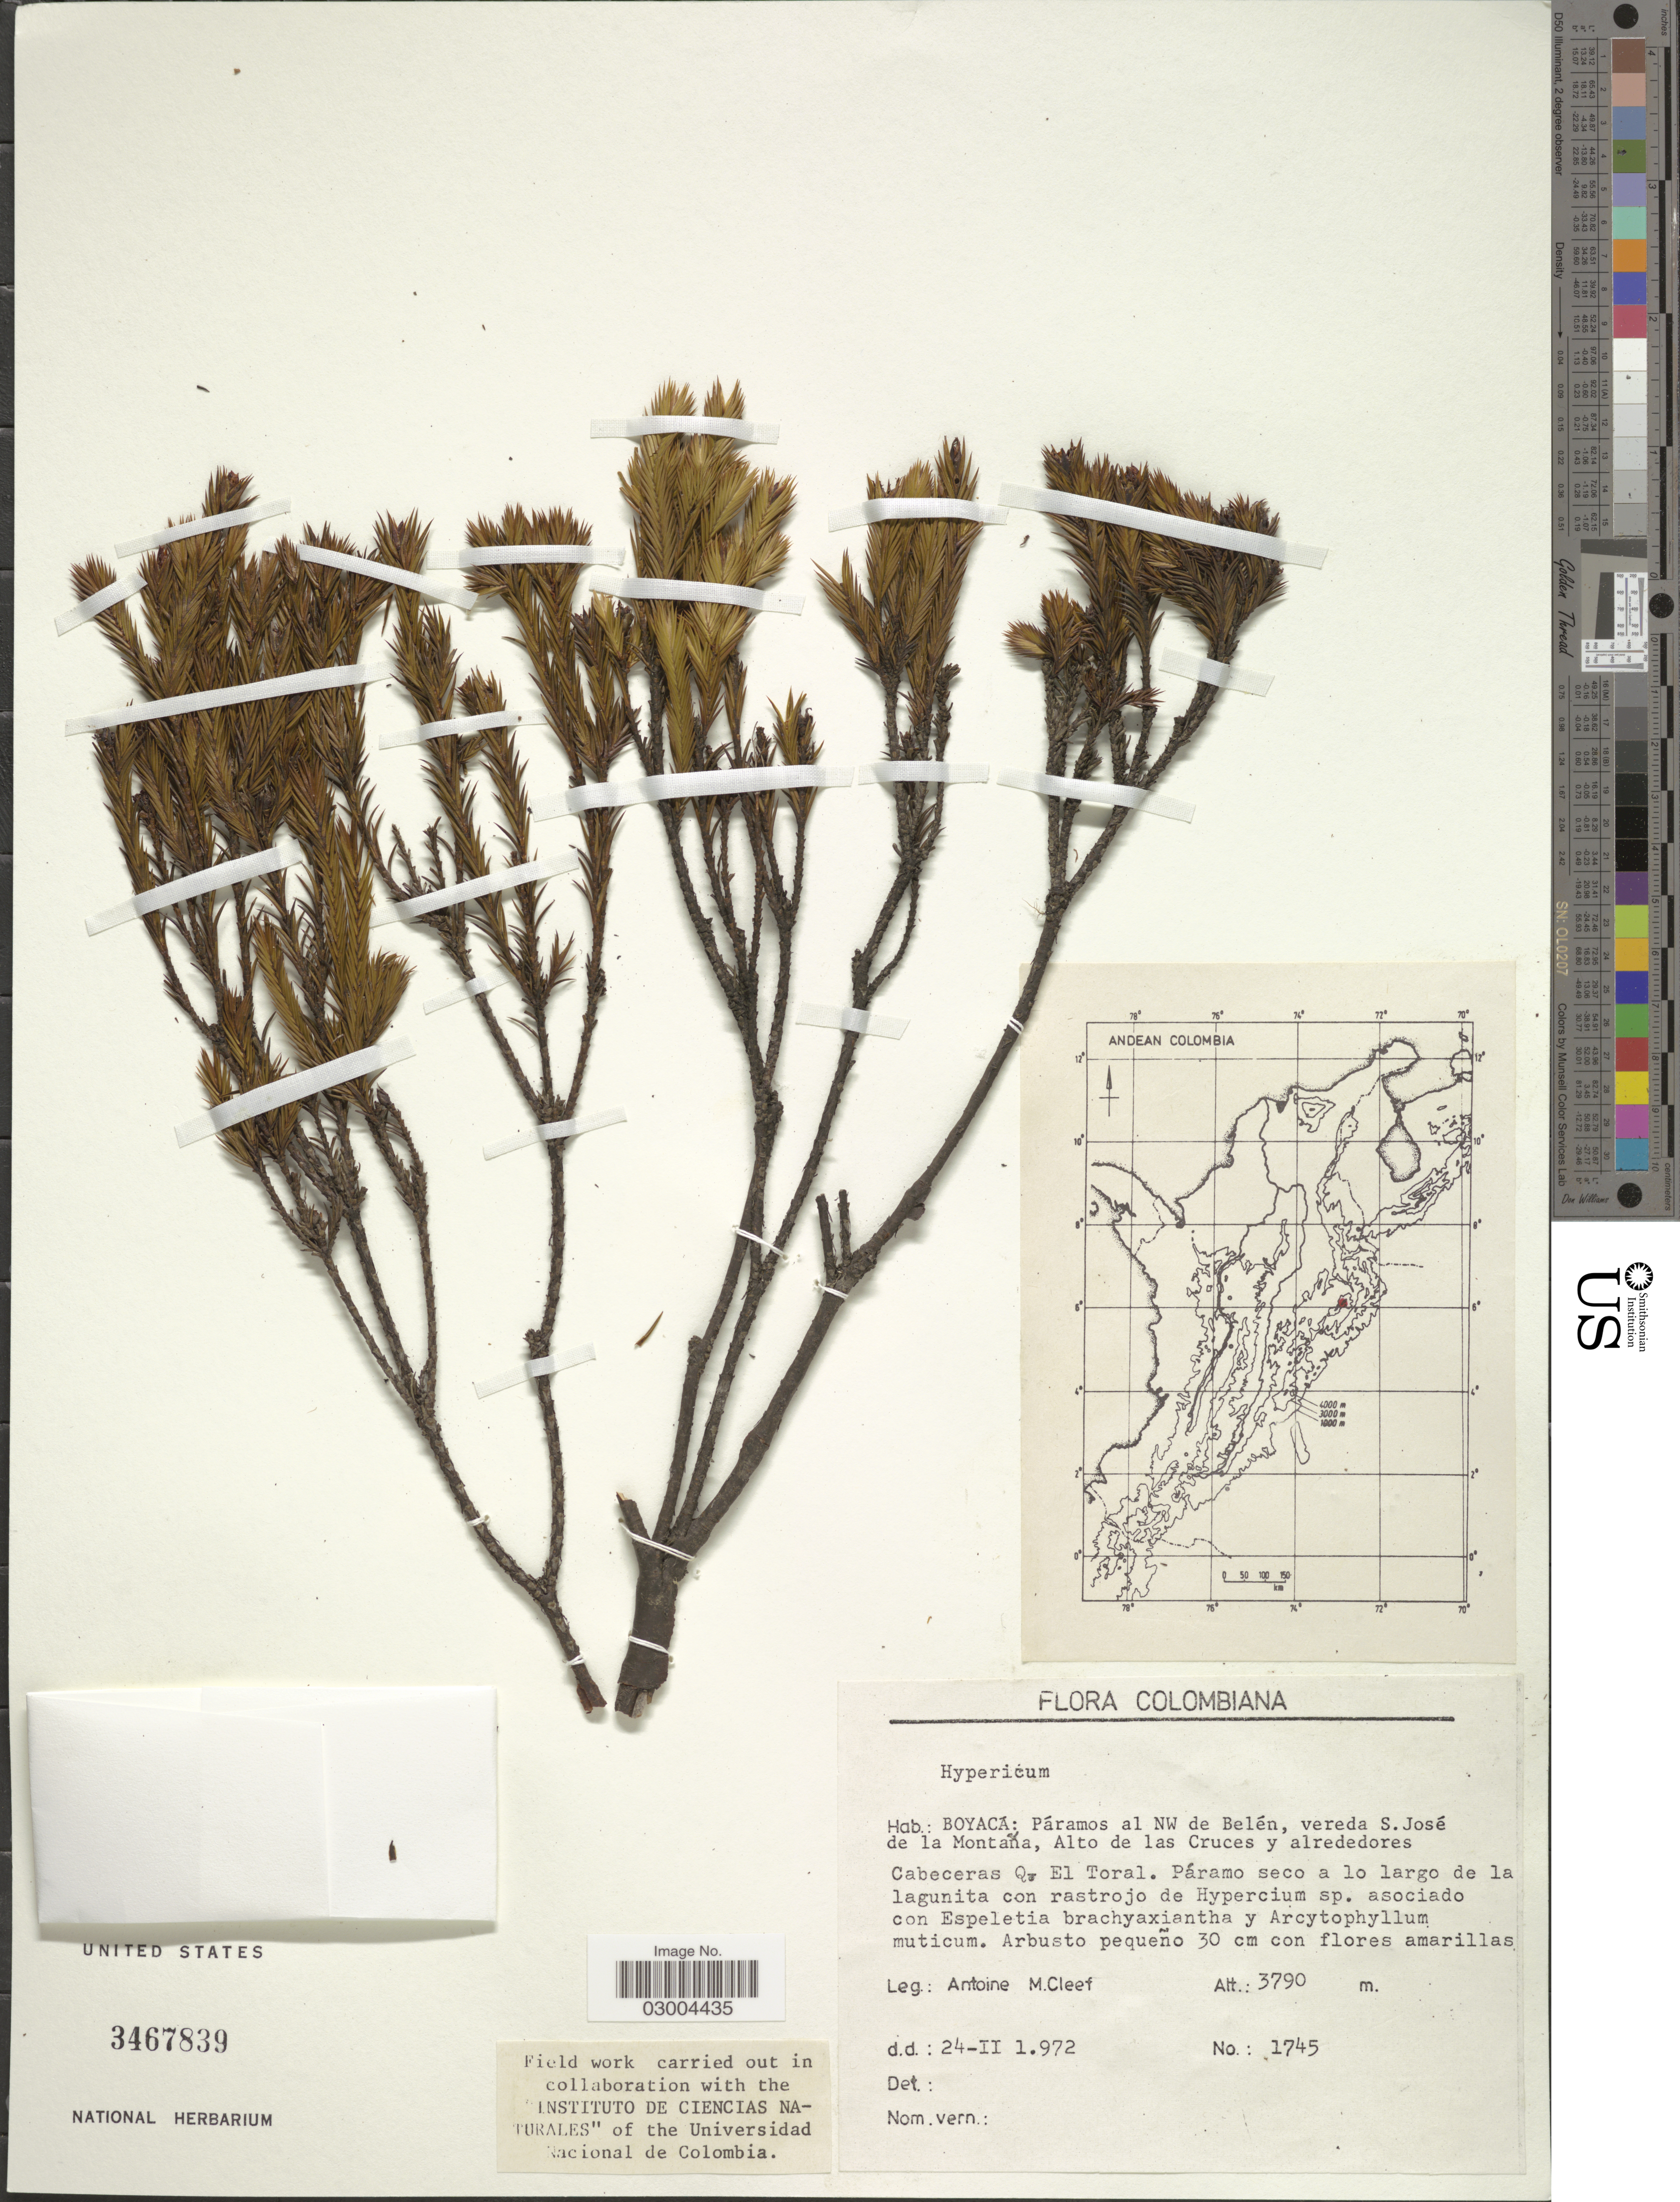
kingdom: Plantae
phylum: Tracheophyta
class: Magnoliopsida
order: Malpighiales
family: Hypericaceae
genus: Hypericum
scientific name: Hypericum sp.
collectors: A. M. Cleef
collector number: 1745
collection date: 1972-02-24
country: Colombia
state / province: Boyacá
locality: Páramos al NW de Belén, vereda S. José de la Montaña, Alto de las Cruces y alrededores Cabeceras Q. El Toral.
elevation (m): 3790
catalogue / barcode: US 3467839